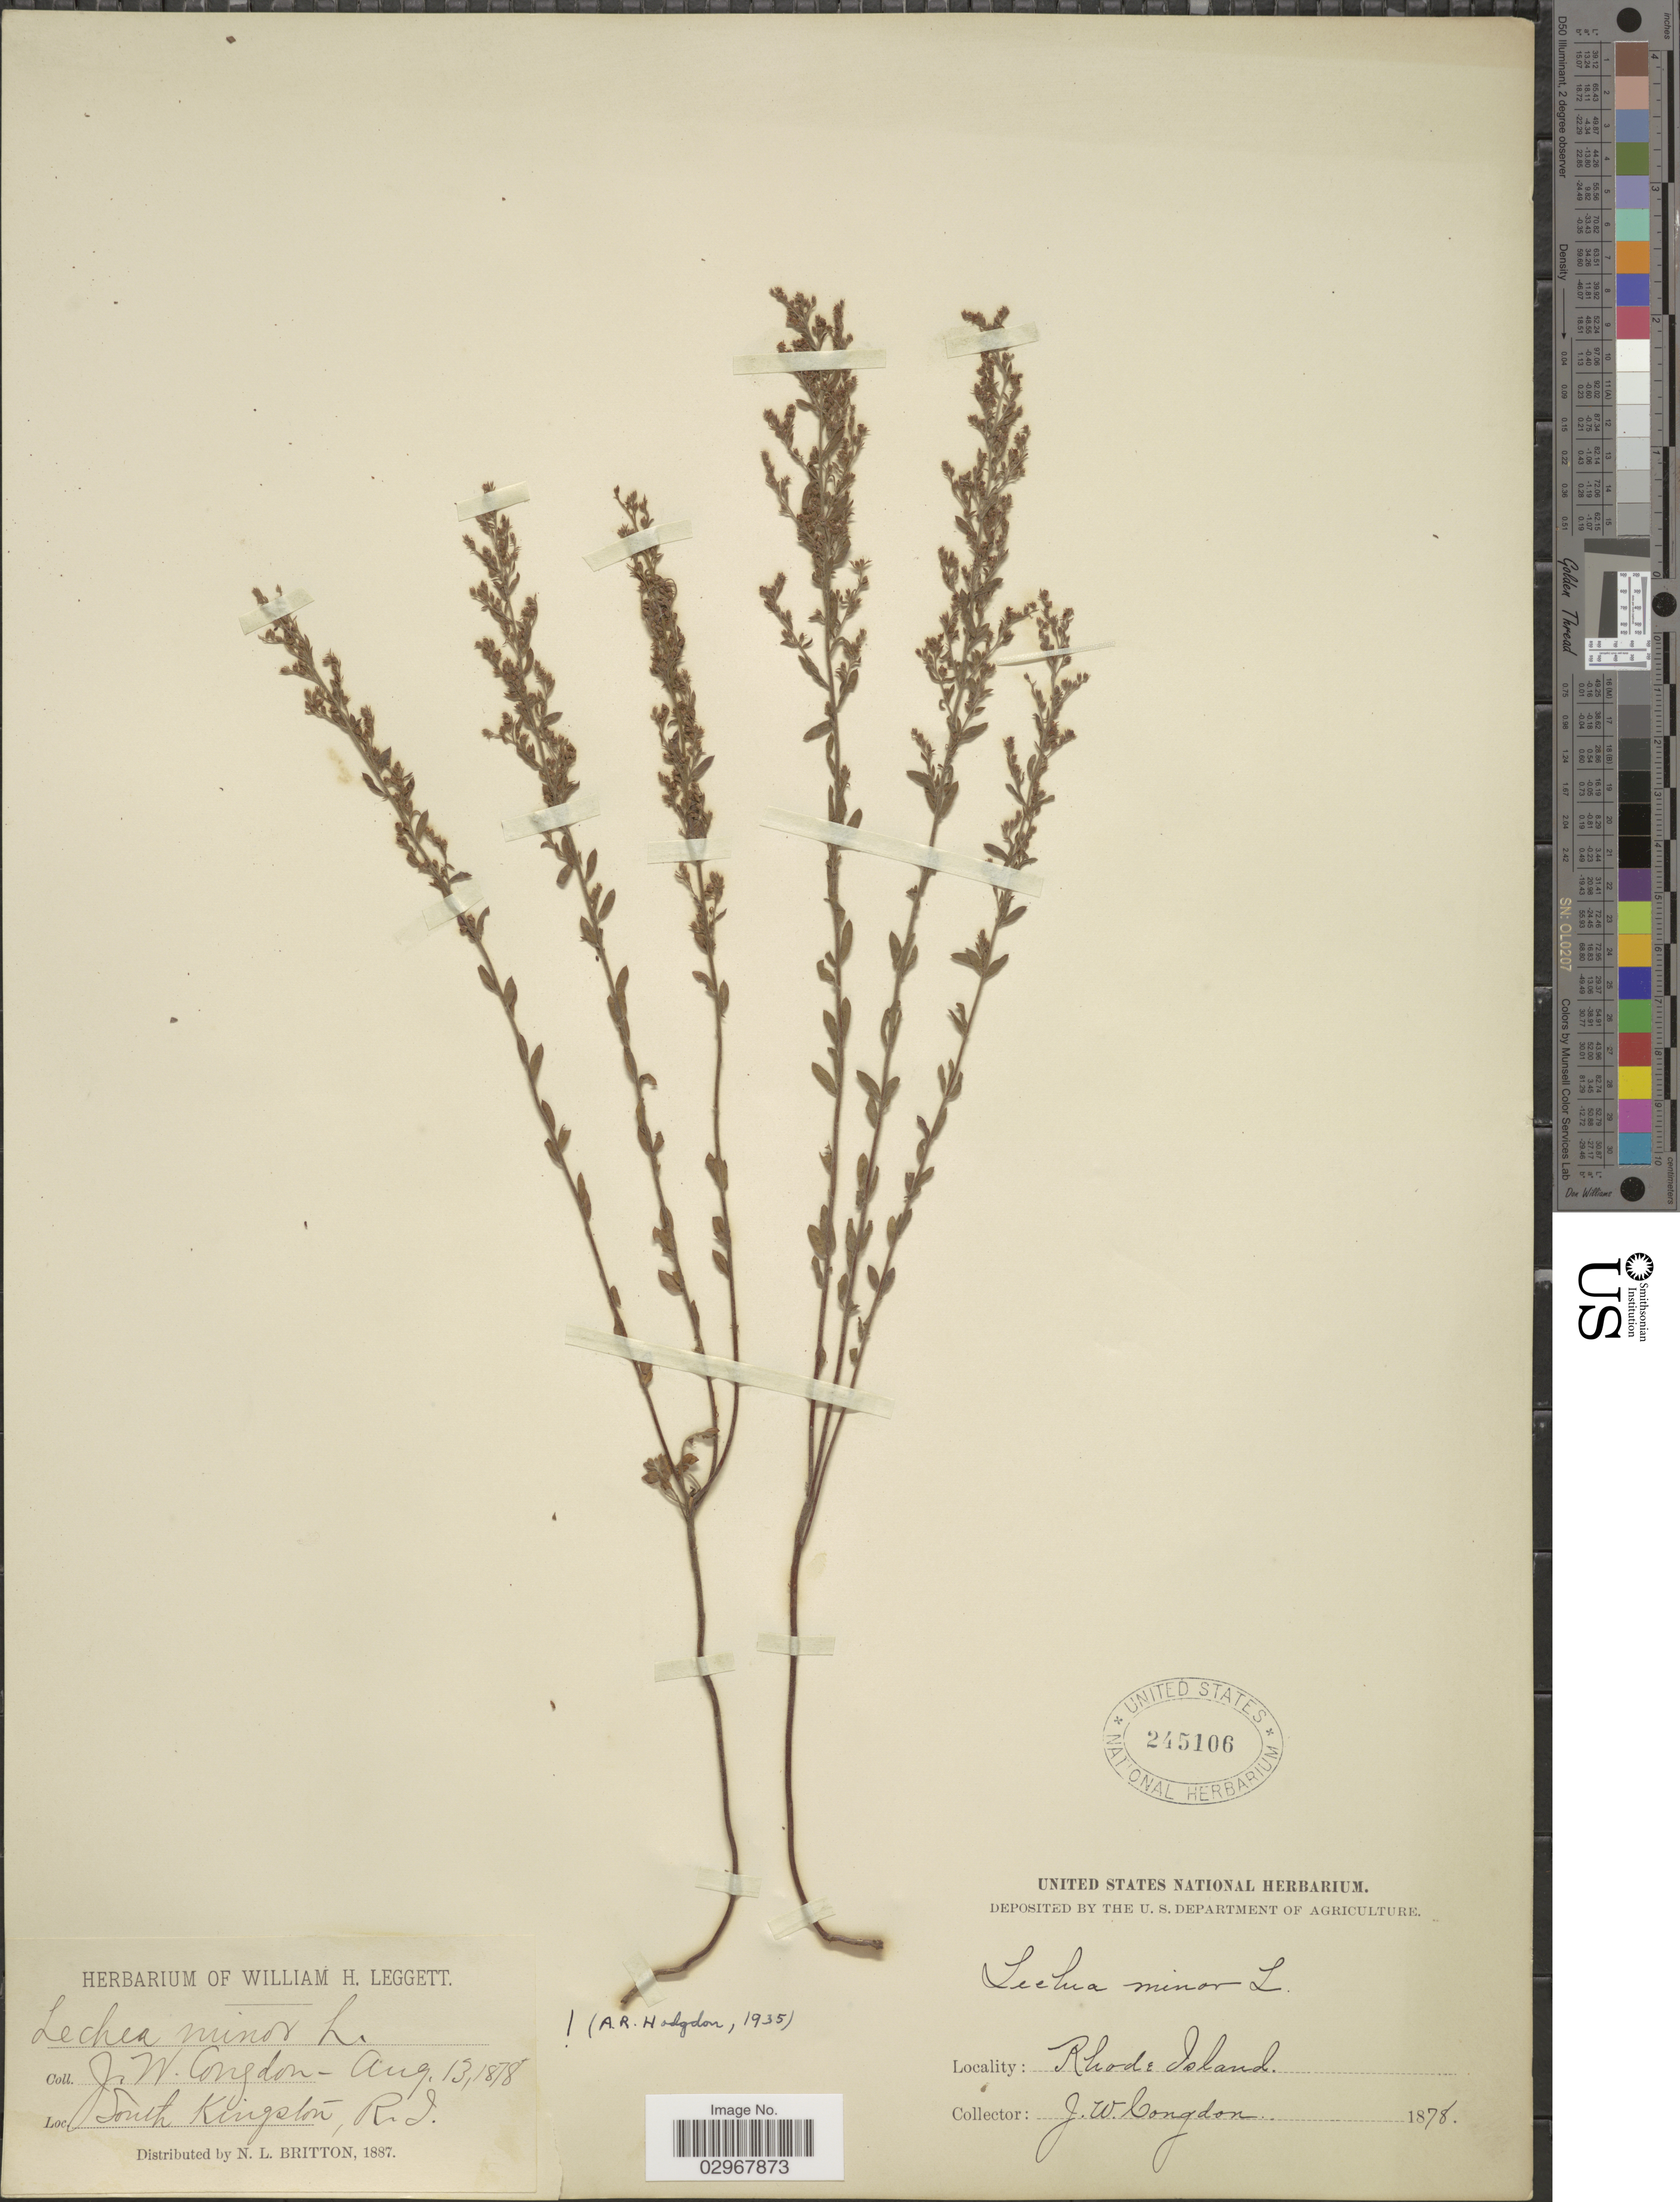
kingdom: Plantae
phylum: Tracheophyta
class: Magnoliopsida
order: Malvales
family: Cistaceae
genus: Lechea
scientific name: Lechea minor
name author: L.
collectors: J. W. Congdon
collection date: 1878-08-13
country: United States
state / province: Rhode Island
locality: South Kingston.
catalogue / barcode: US 245106